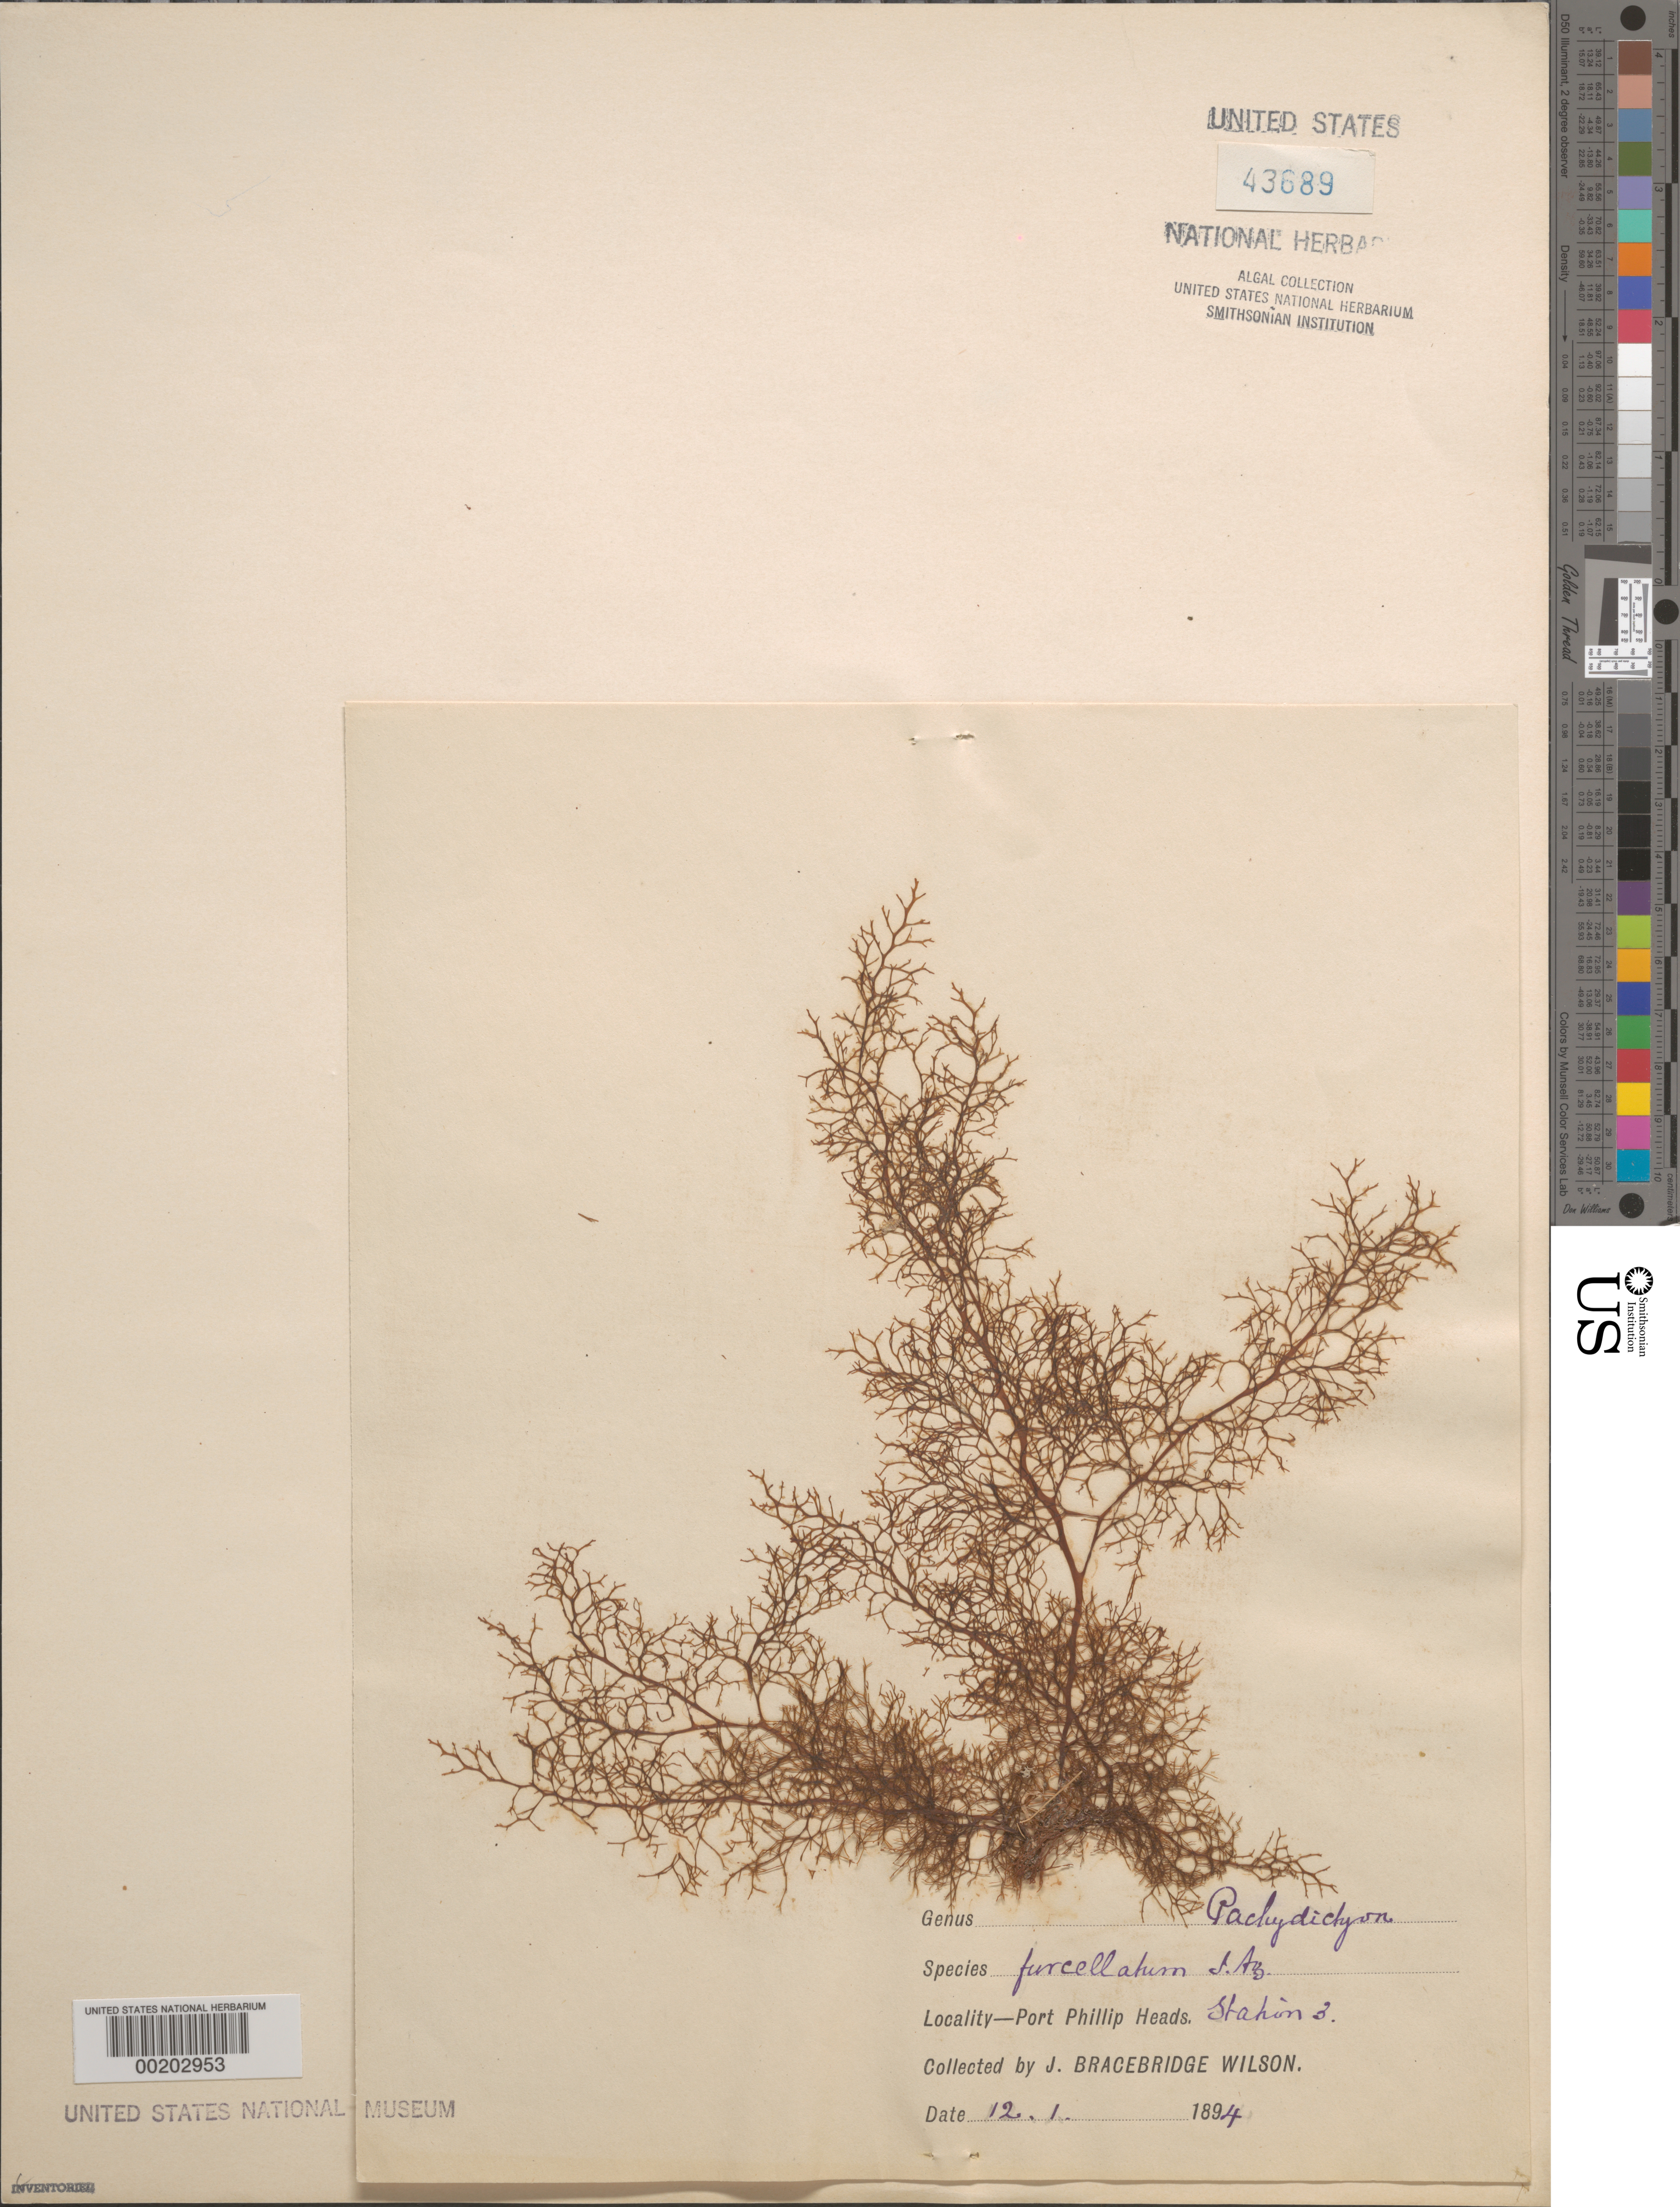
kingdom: Chromista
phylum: Ochrophyta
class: Phaeophyceae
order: Dictyotales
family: Dictyotaceae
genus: Dictyota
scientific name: Dictyota paniculata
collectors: J. B. Wilson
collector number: Station 3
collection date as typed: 12 Jan 1894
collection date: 1894-01-12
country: Australia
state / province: Victoria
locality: Port Phillip Heads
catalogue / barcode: US 43689